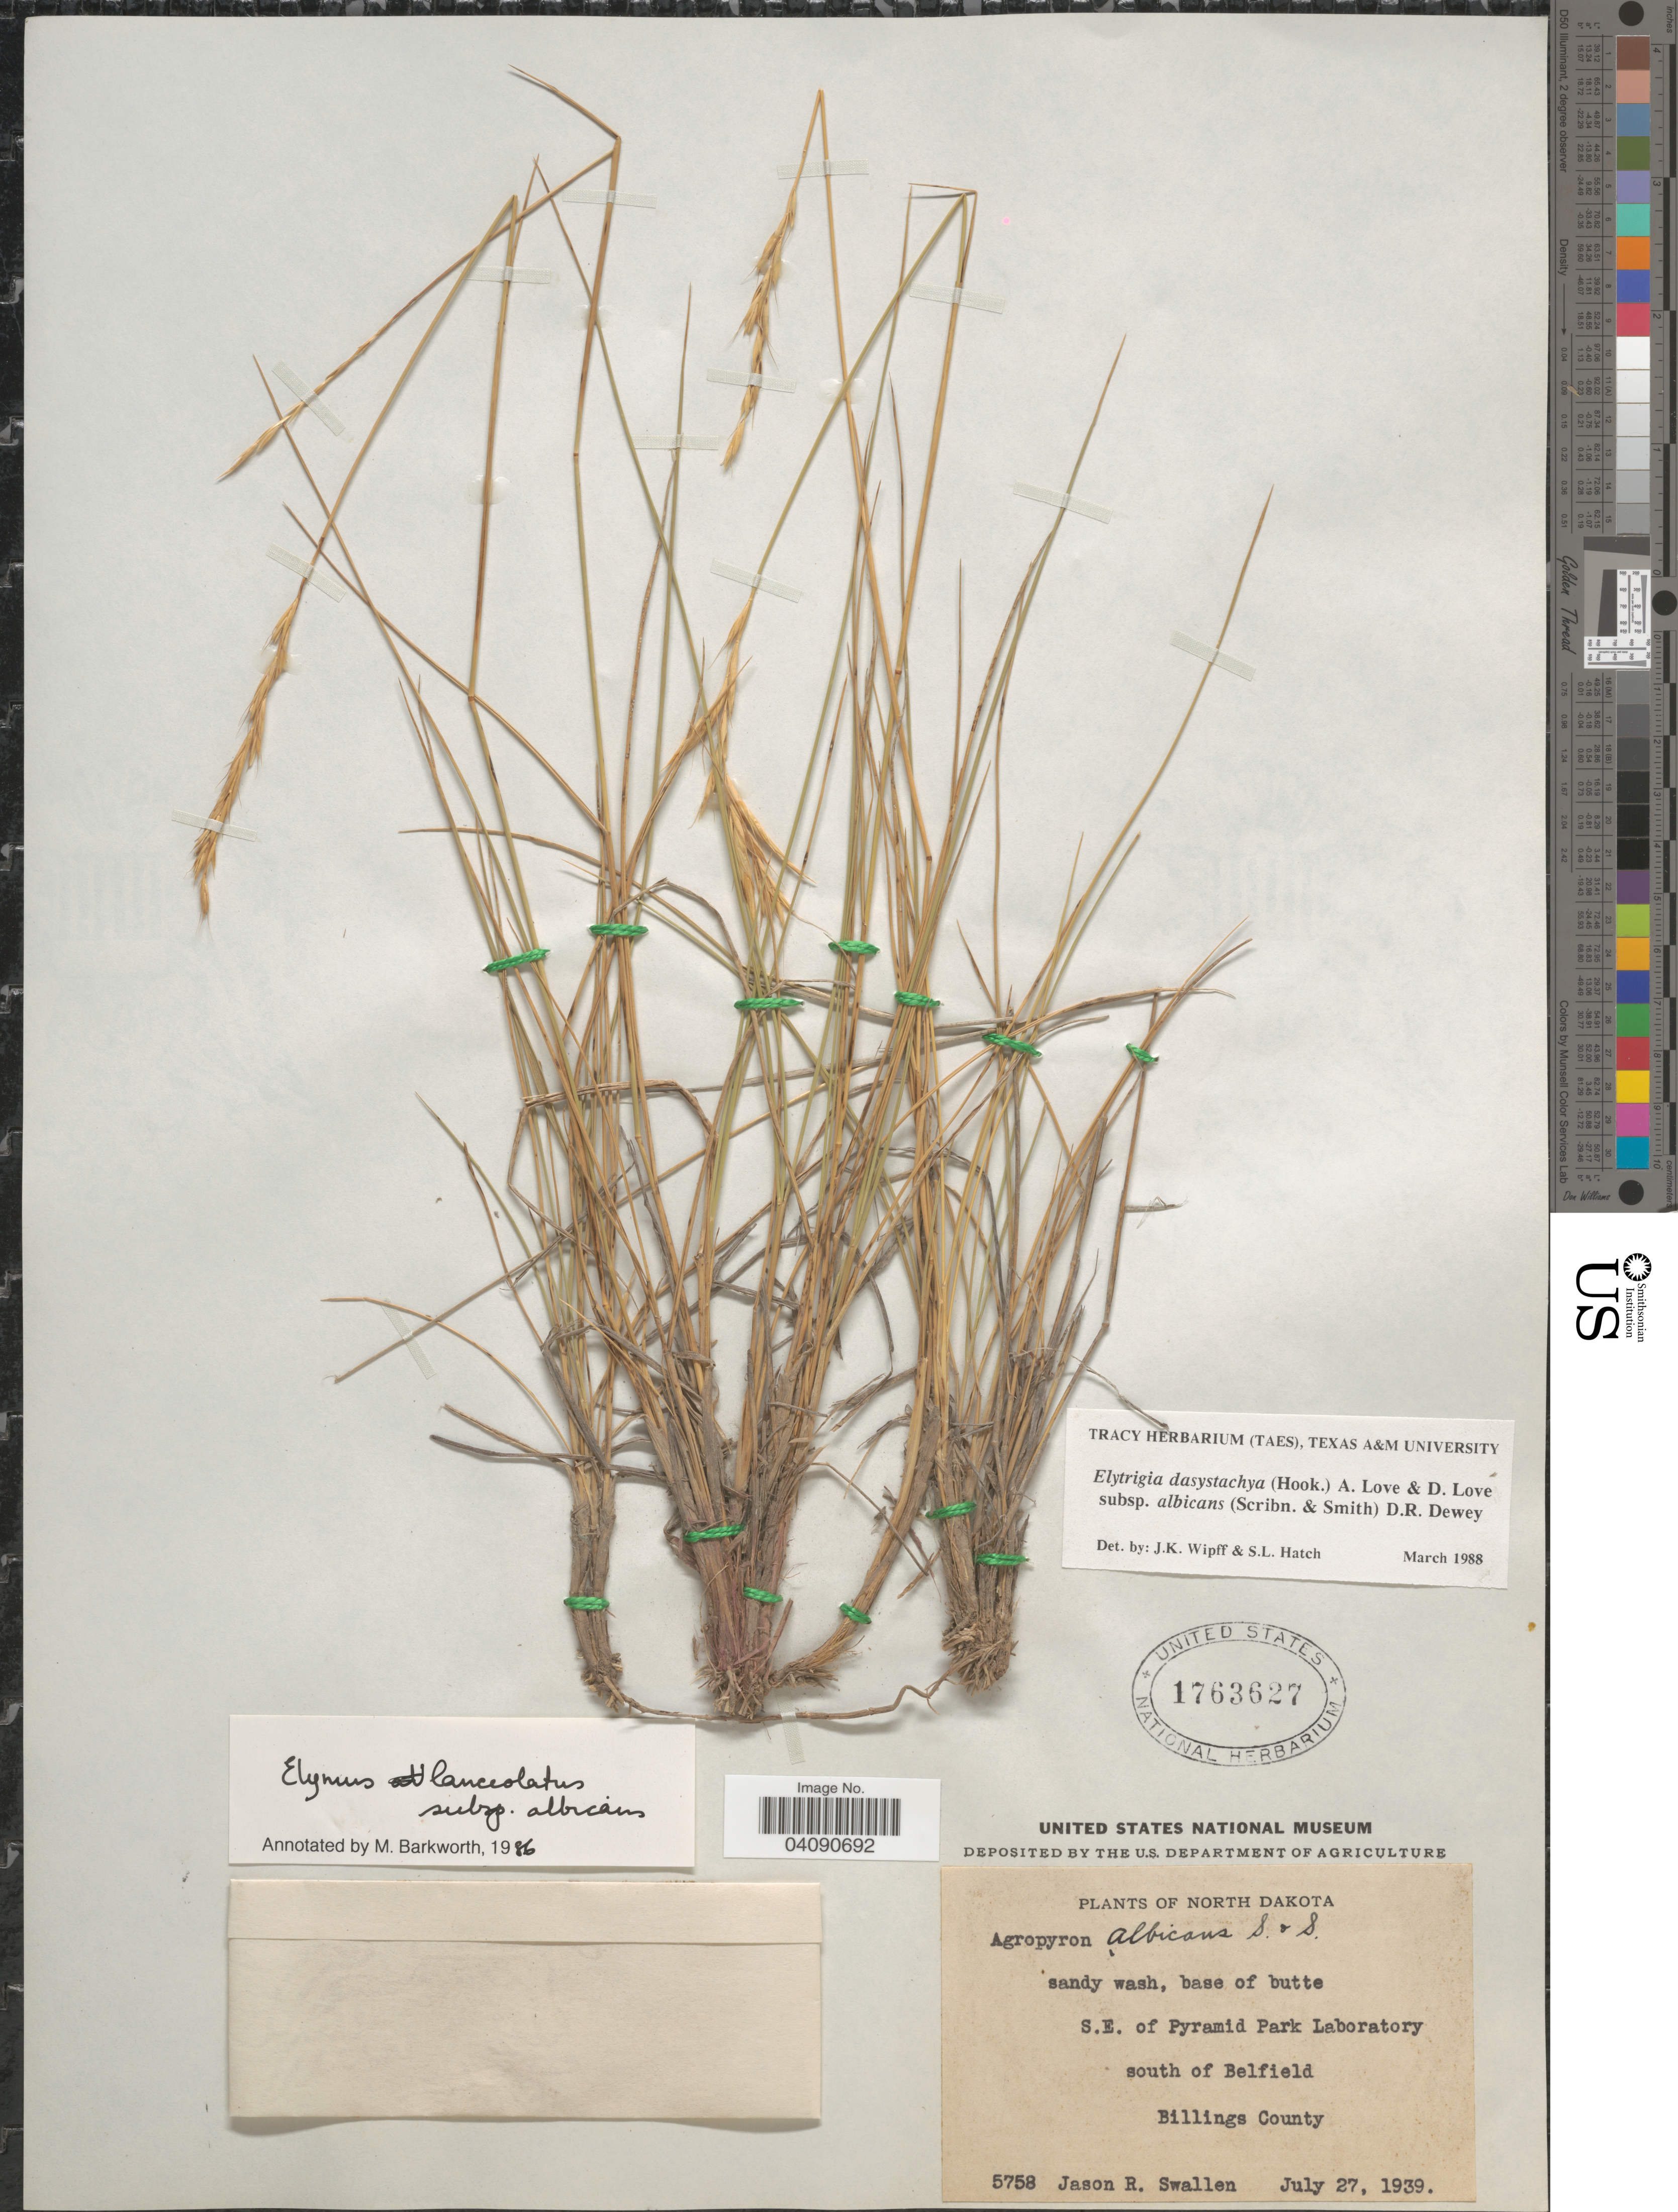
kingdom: Plantae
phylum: Tracheophyta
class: Liliopsida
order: Poales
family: Poaceae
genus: Elymus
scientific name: Elymus albicans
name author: (Scribn. & J.G. Sm.) Á. Löve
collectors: J. R. Swallen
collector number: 5758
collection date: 1939-07-27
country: United States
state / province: North Dakota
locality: Sandy wash, base of butte. S.E. of Pyramid Park Laboratory. South of Belfield. Billings County.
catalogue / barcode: US 1763627